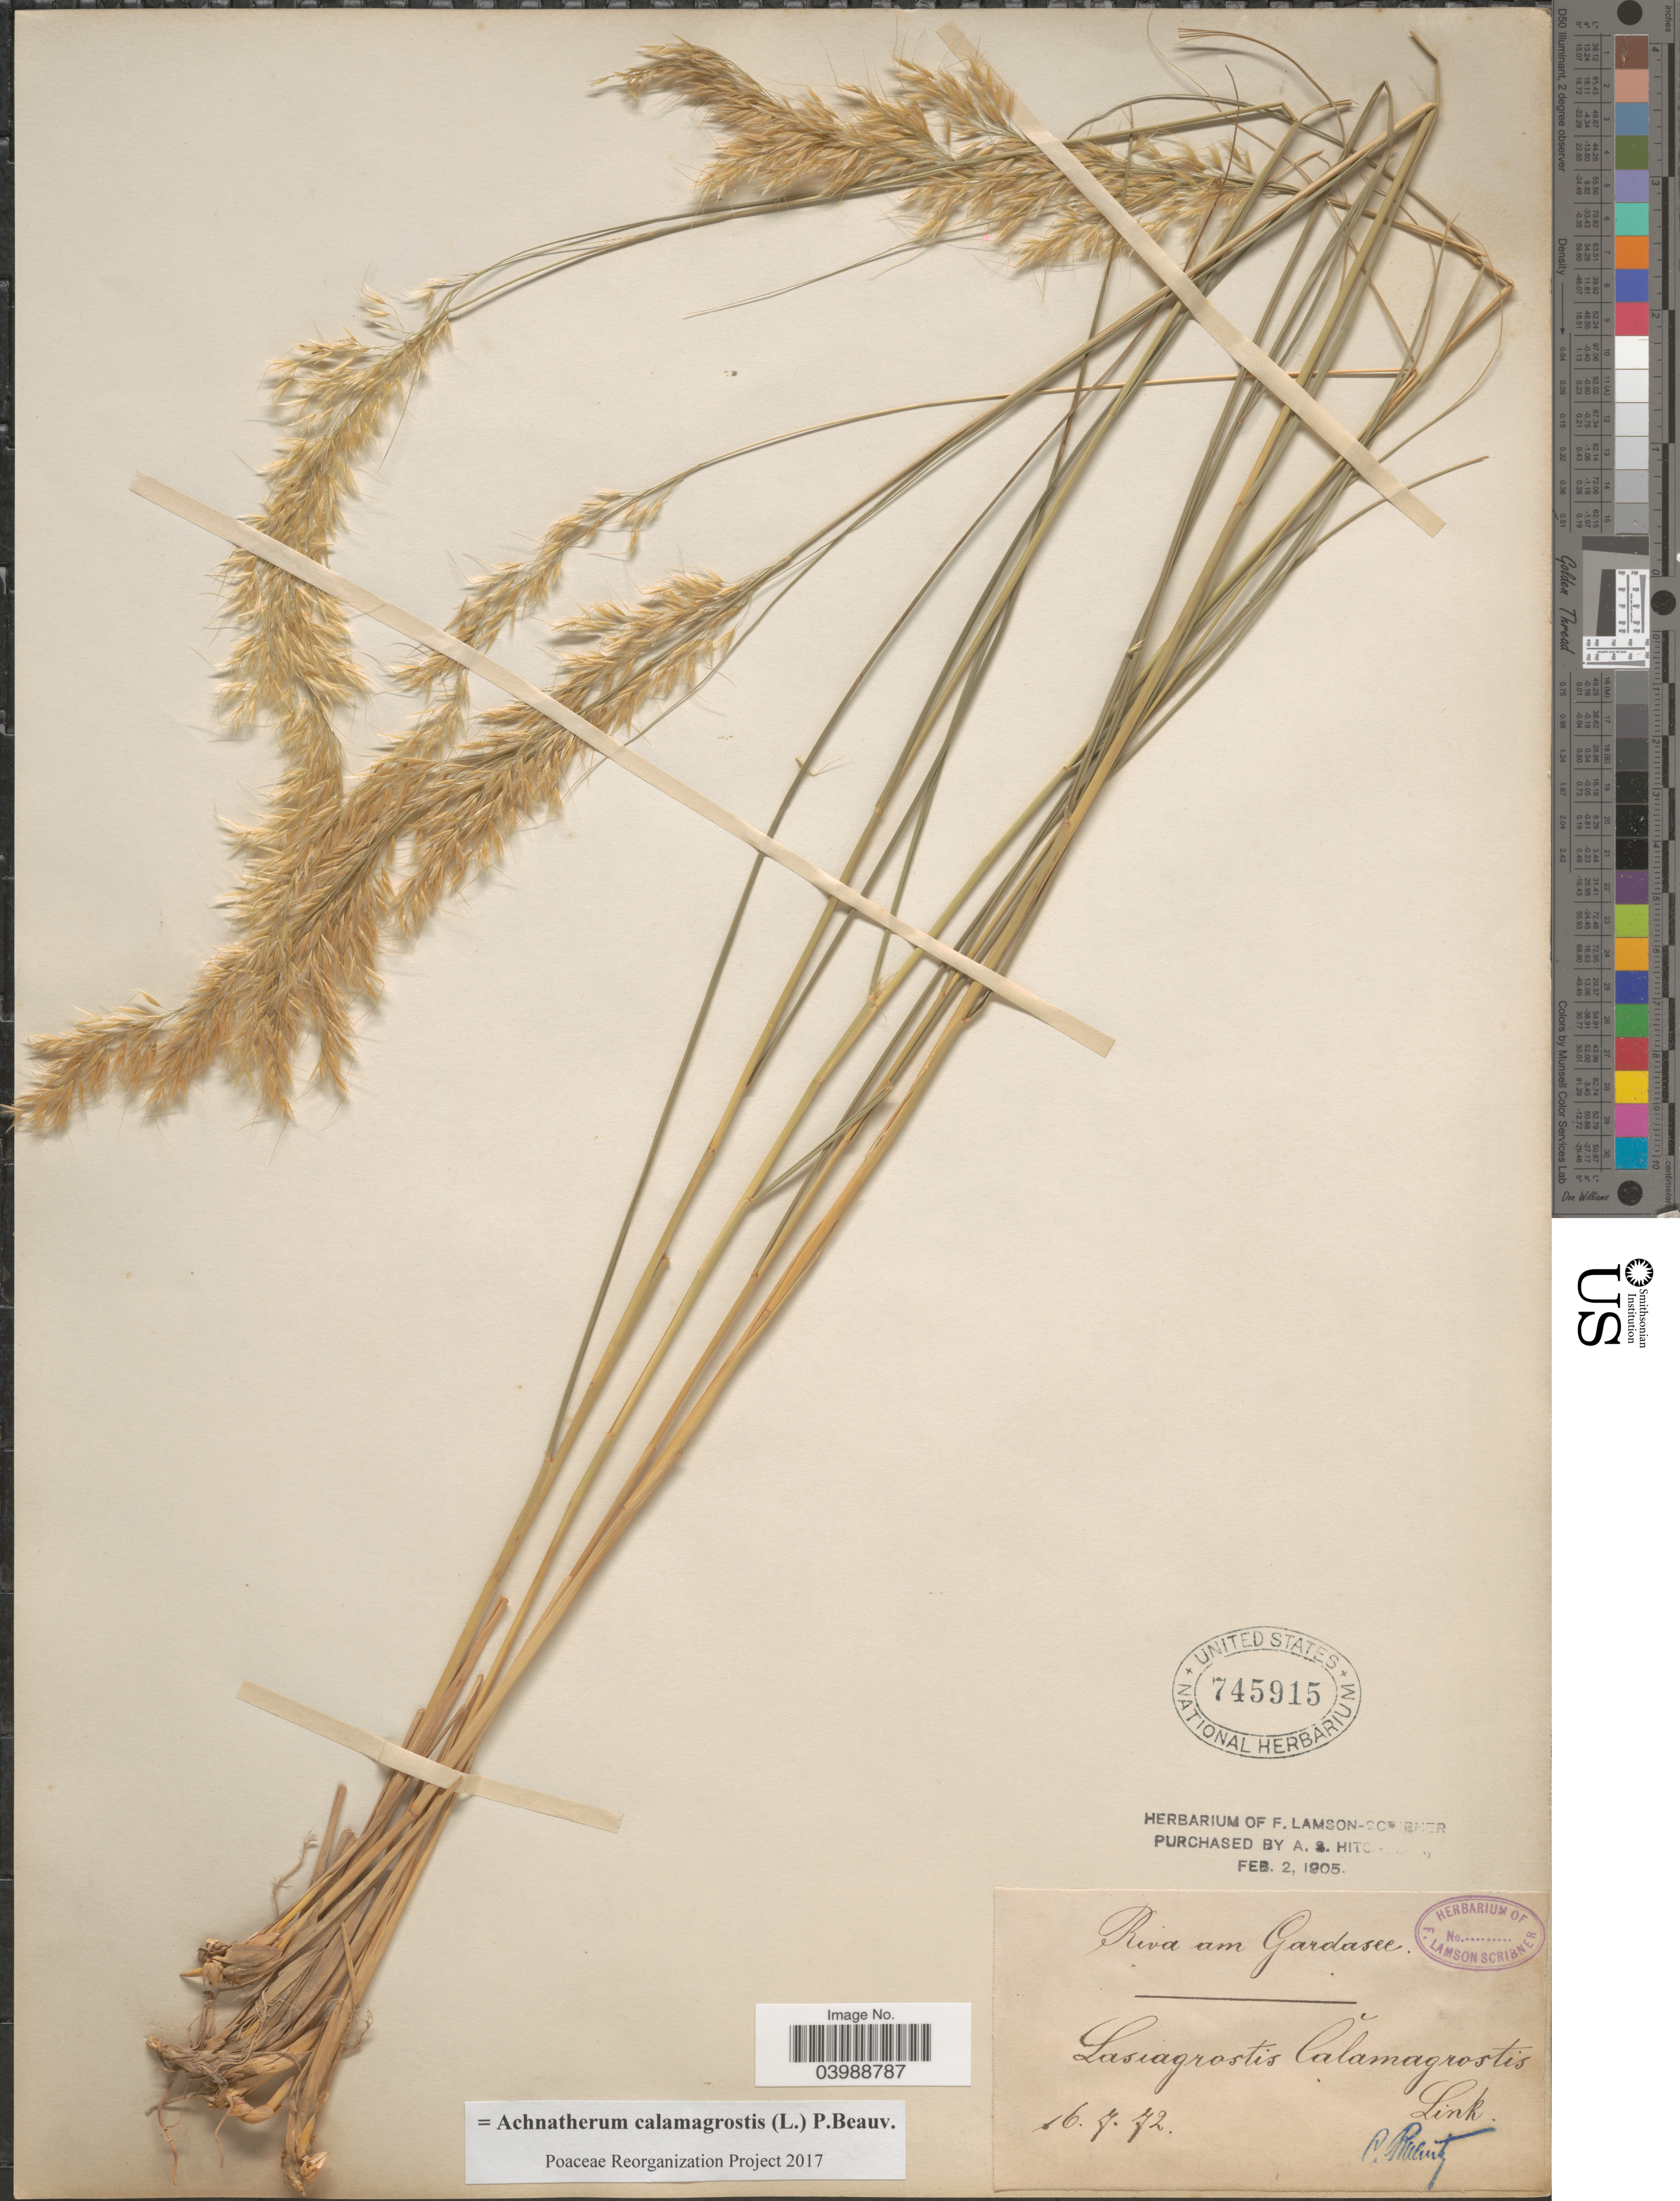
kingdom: Plantae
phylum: Tracheophyta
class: Liliopsida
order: Poales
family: Poaceae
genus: Achnatherum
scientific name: Achnatherum calamagrostis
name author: (L.) P. Beauv.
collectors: C. Raenitz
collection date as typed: Transcribed d/m/y: 16/7/72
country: Italy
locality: Riva am Gardasee.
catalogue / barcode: US 745915